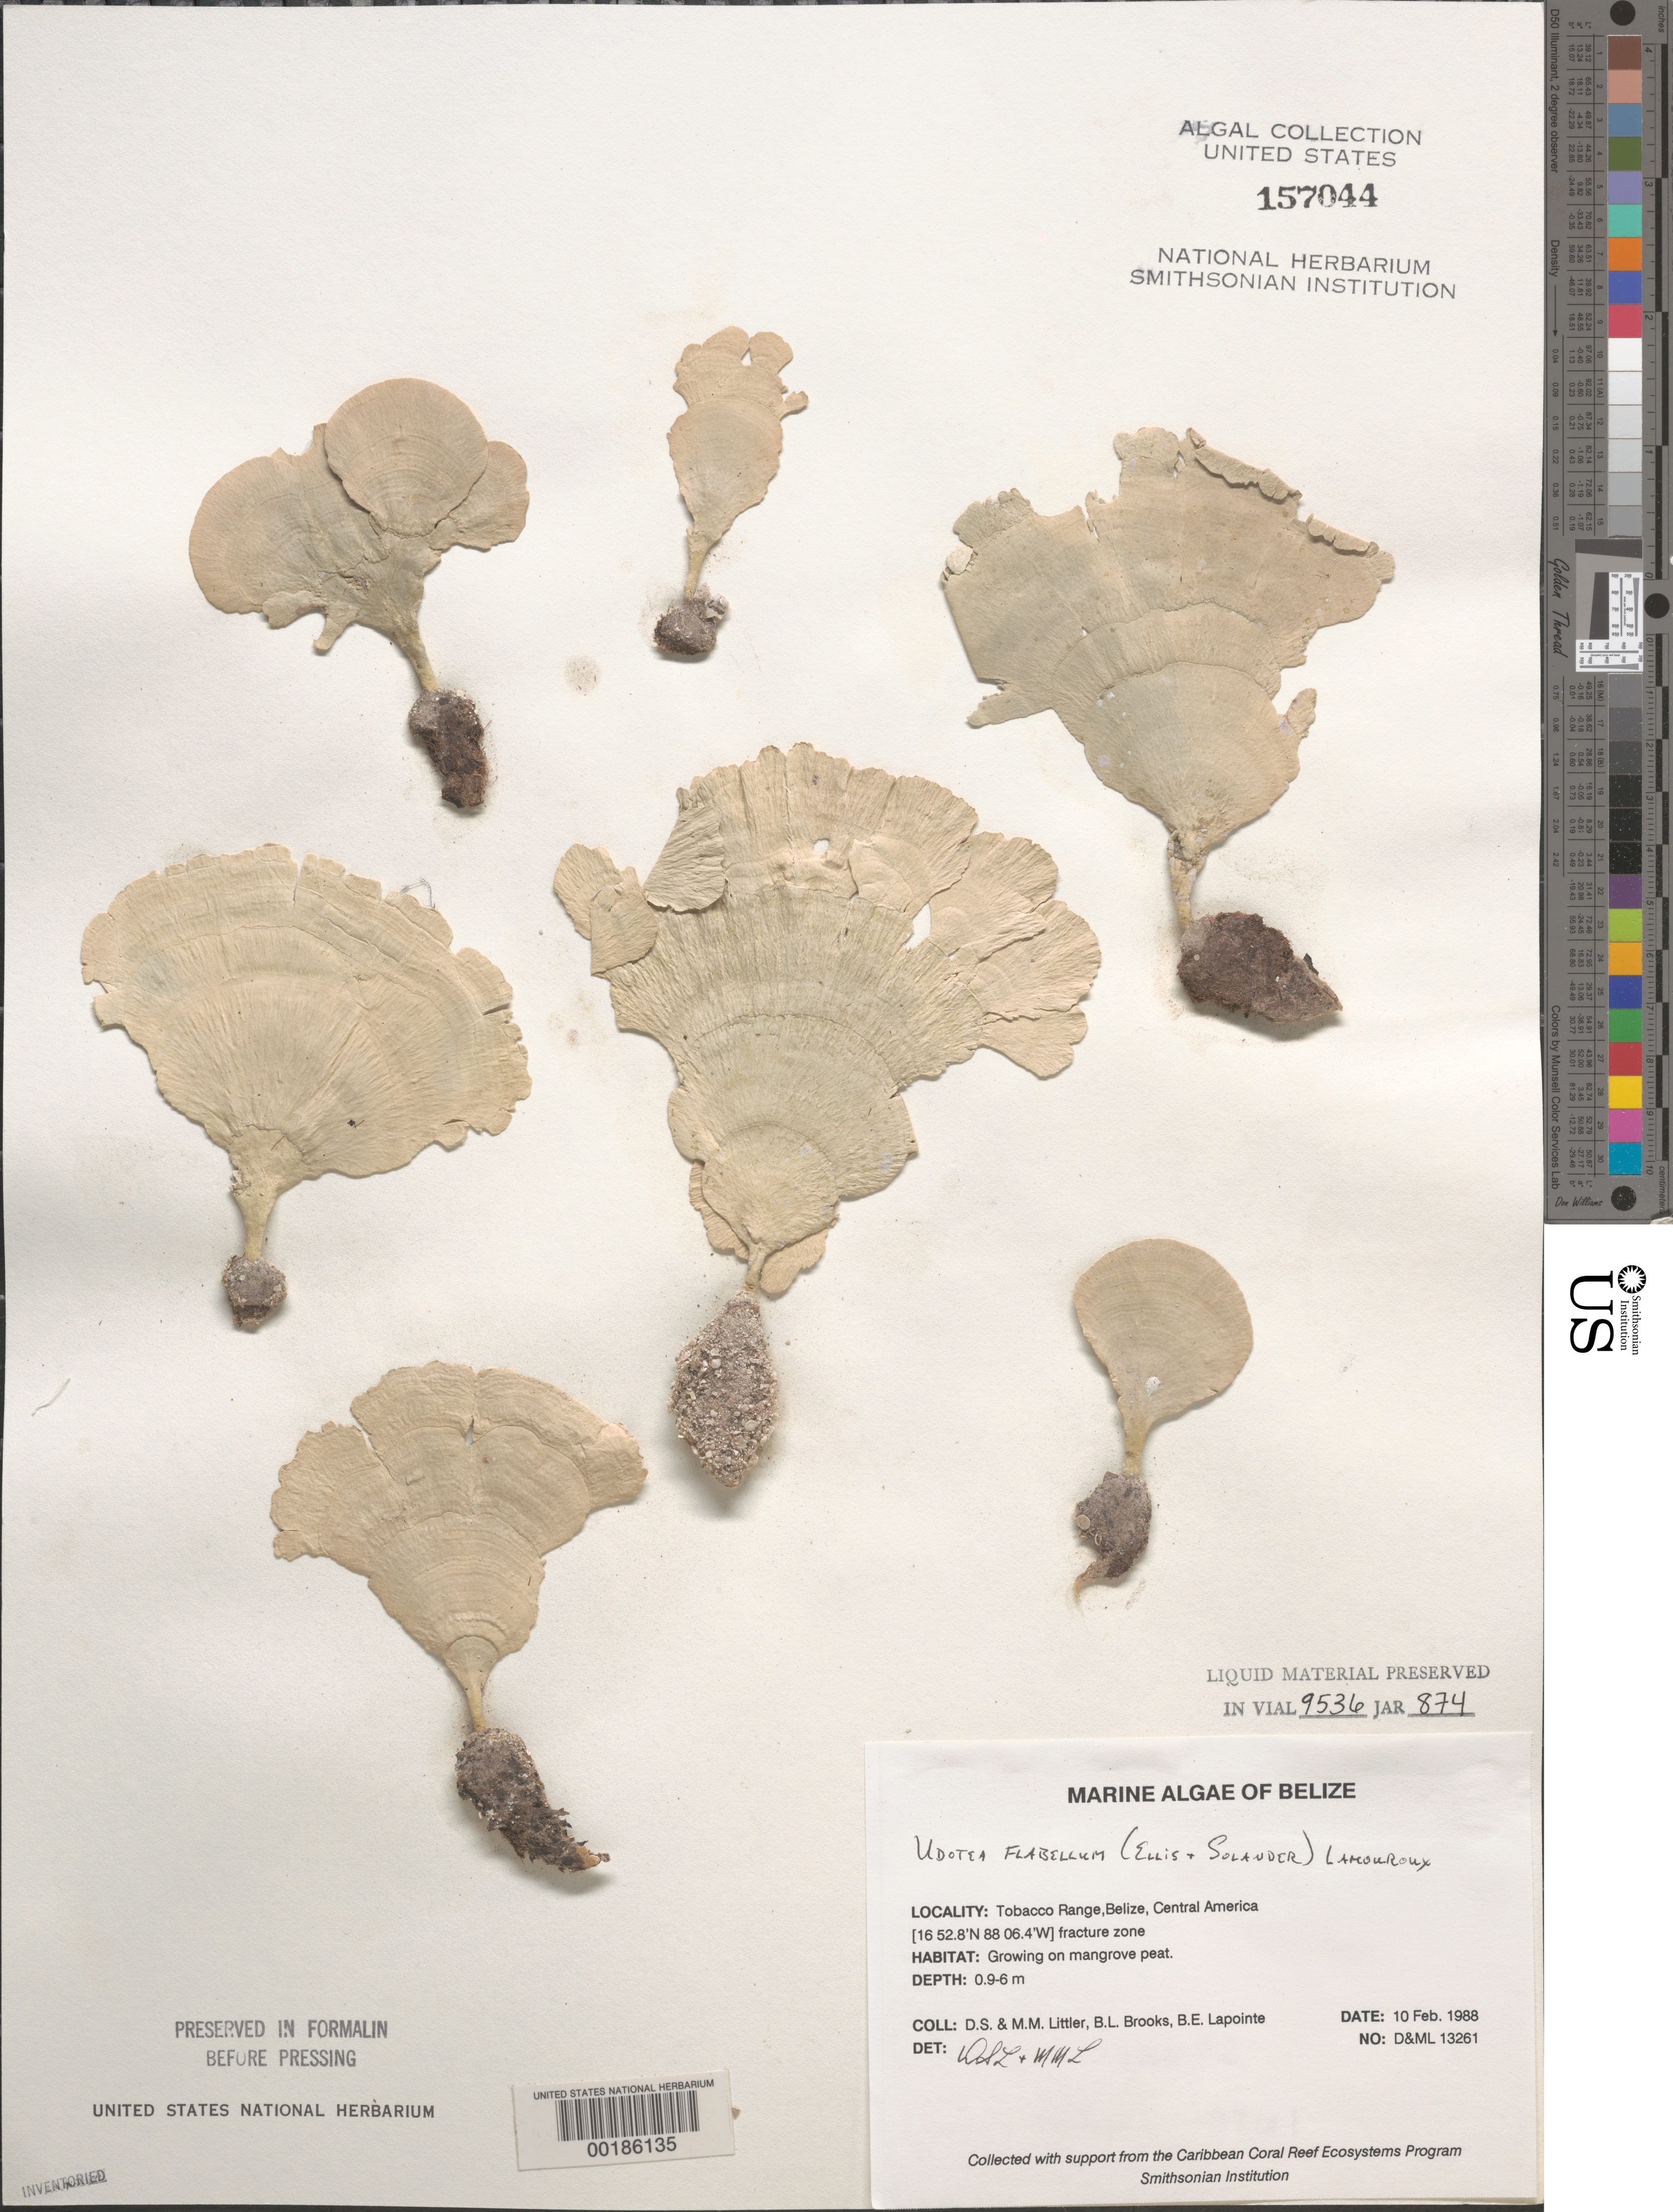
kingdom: Plantae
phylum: Chlorophyta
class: Ulvophyceae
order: Bryopsidales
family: Udoteaceae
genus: Udotea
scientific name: Udotea flabellum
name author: (J. Ellis & Sol.) M. Howe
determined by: Littler, D. S.; Littler, M. M.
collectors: D. S. Littler, M. M. Littler, B. Brooks & B. Lapointe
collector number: D&ML 13261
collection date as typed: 10 Feb 1988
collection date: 1988-02-10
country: Belize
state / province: Stann Creek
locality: Tobacco Range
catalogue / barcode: US 157044